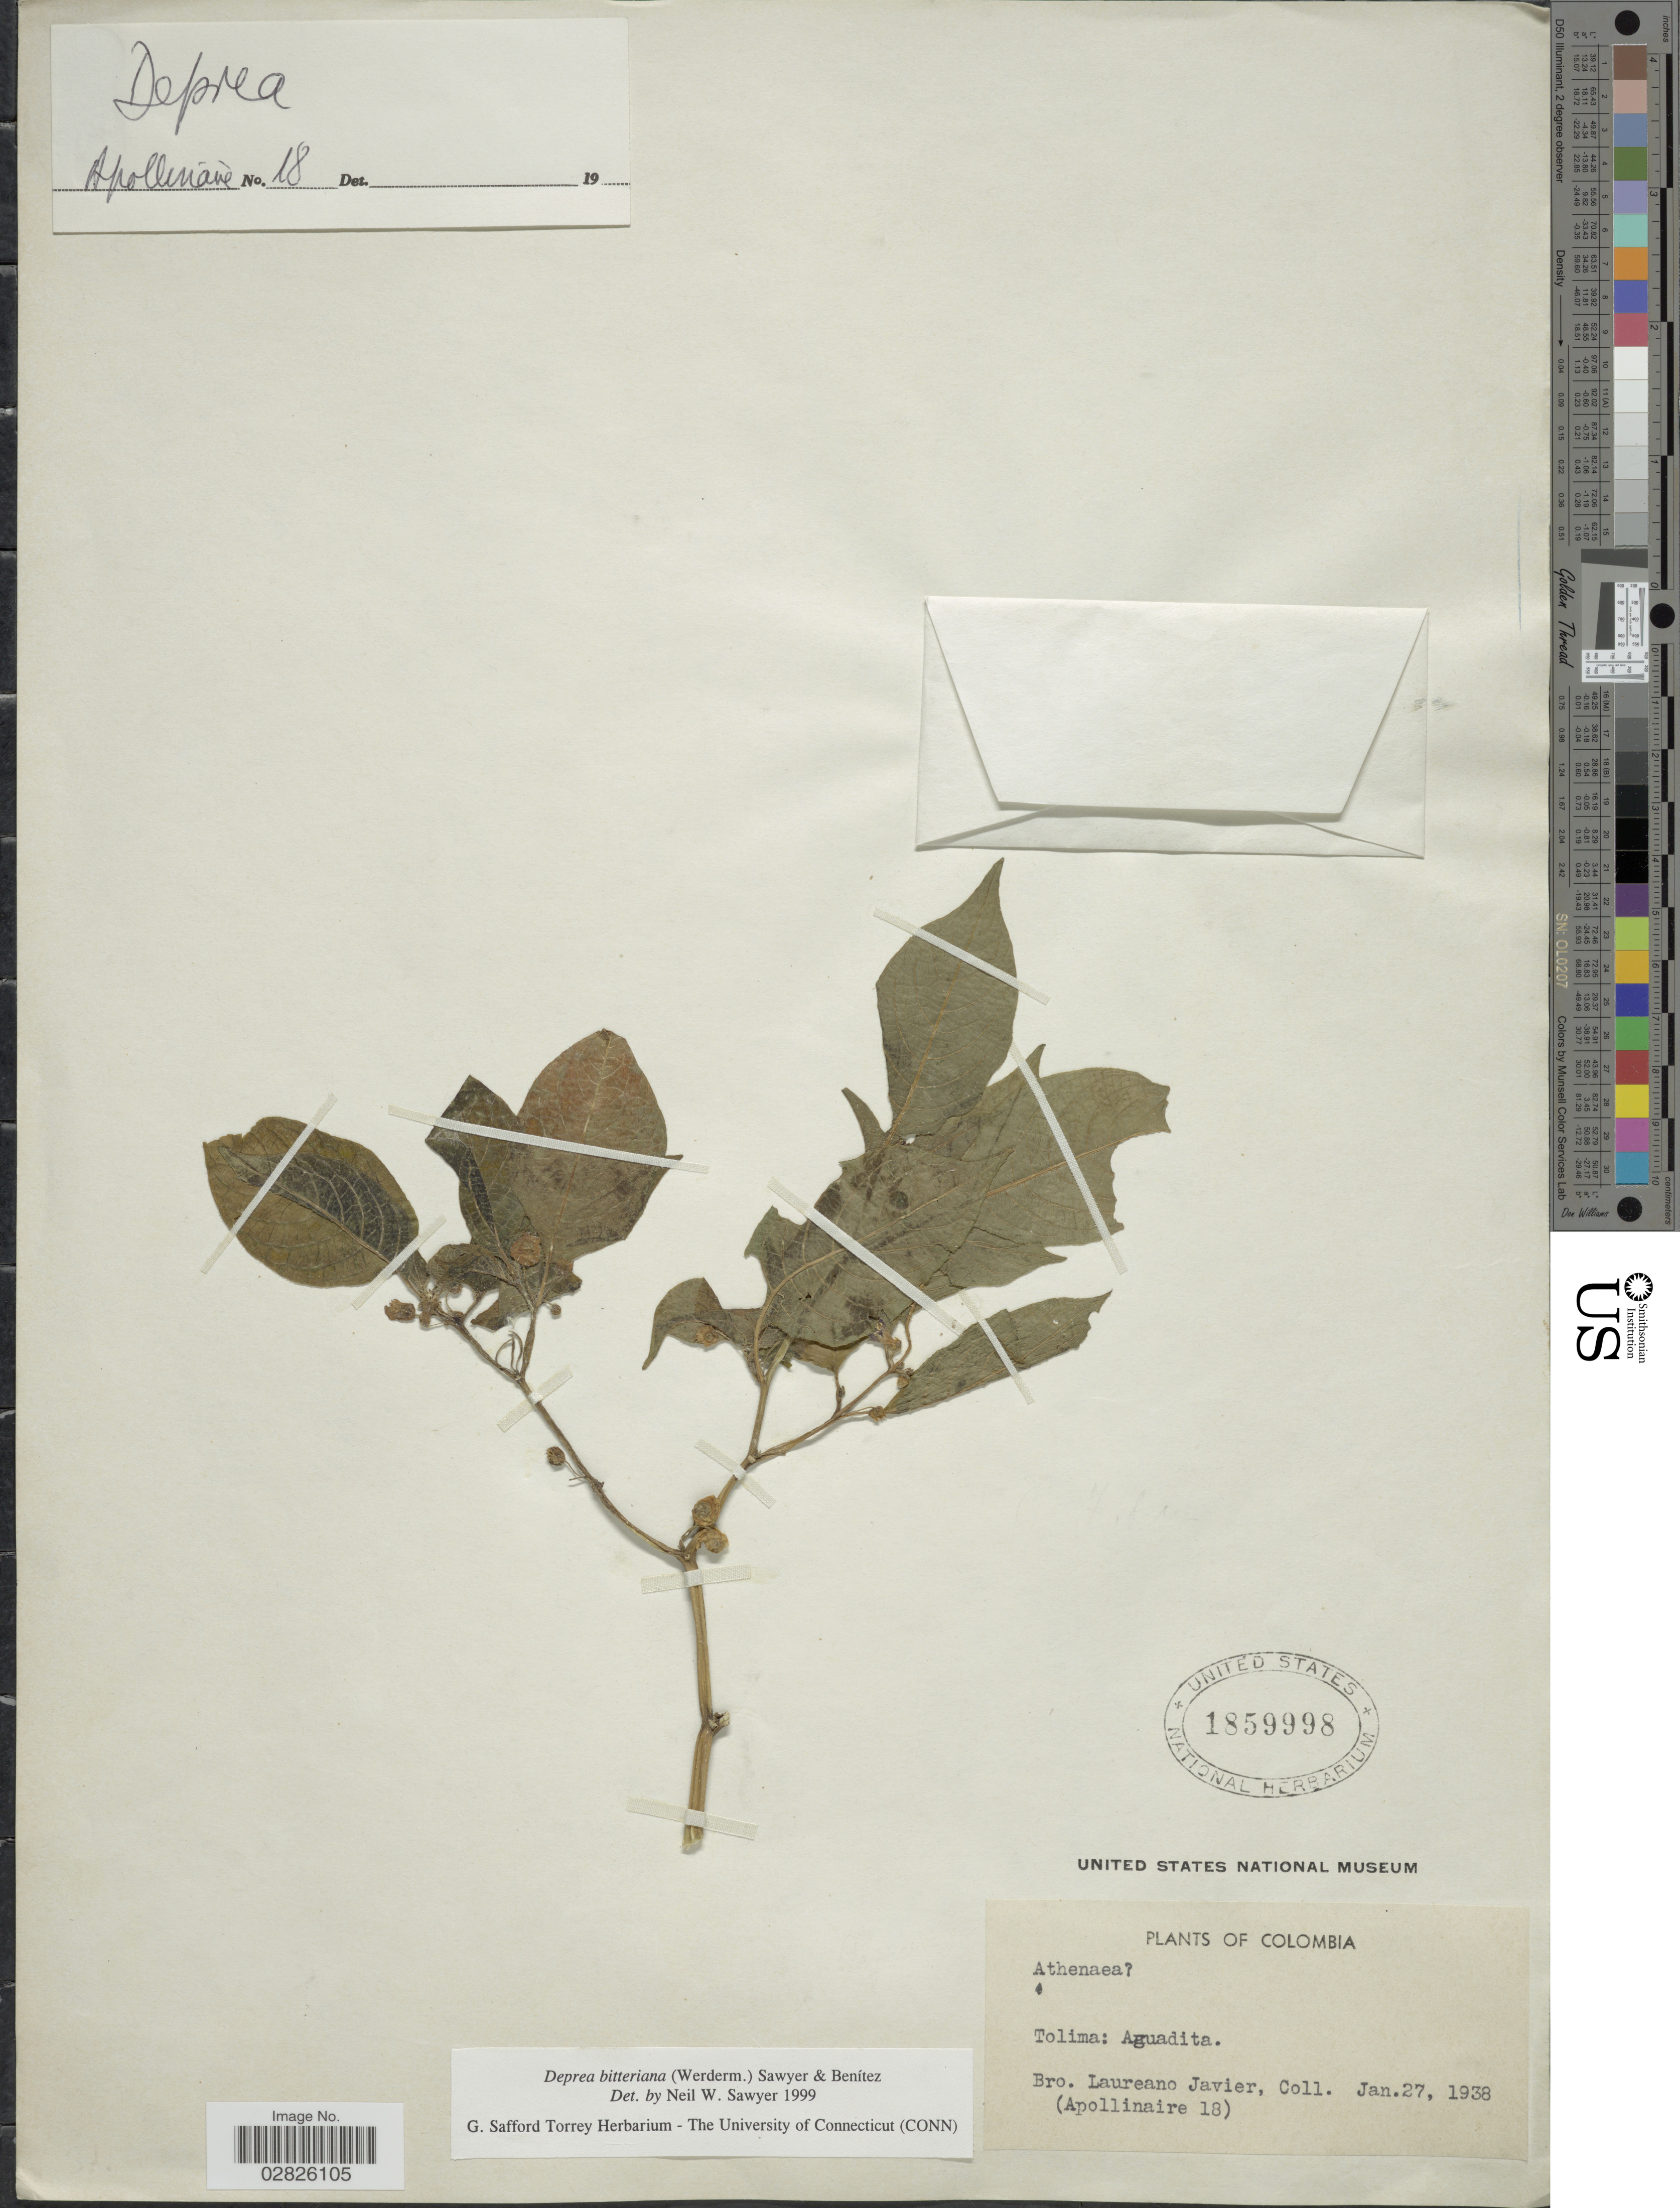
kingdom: Plantae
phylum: Tracheophyta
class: Magnoliopsida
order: Solanales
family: Solanaceae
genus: Deprea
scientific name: Deprea bitteriana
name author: (Werderm.) Sawyer & Benítez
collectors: L. Javier & Apollinaire, --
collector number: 18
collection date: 1938-01-27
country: Colombia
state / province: Tolima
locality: Aguadita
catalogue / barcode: US 1859998